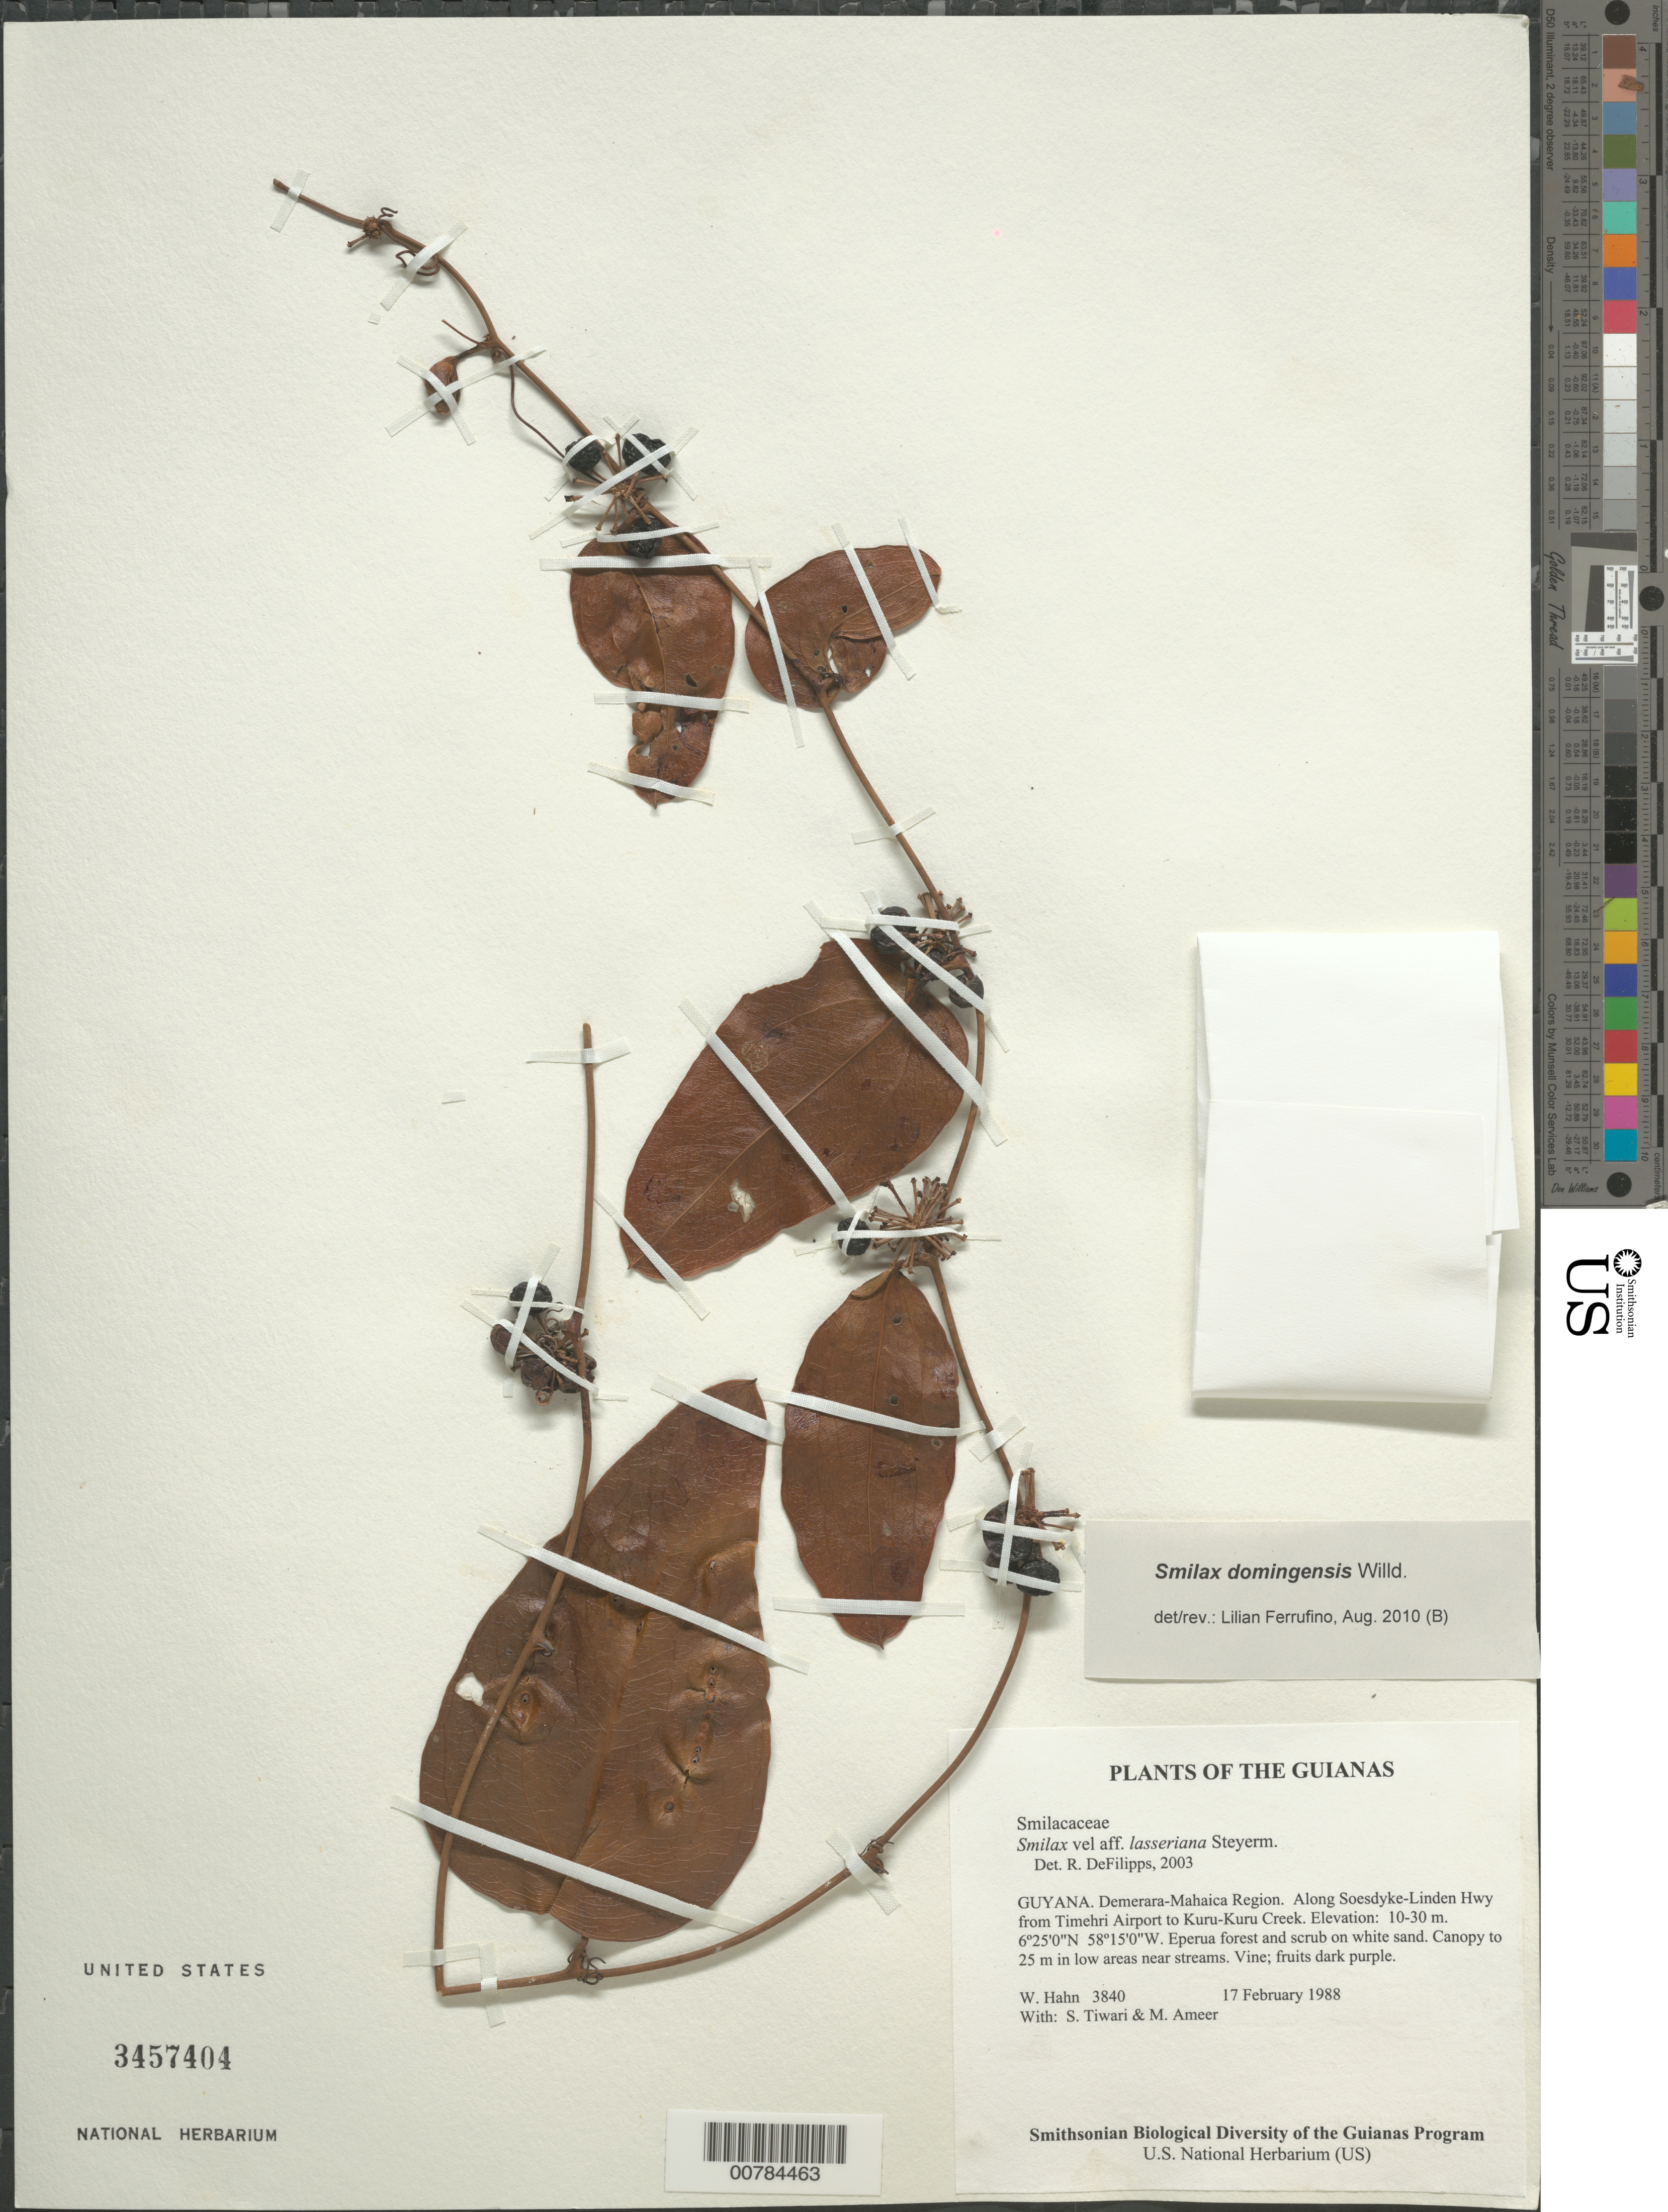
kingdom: Plantae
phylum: Tracheophyta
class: Liliopsida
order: Liliales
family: Smilacaceae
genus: Smilax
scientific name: Smilax domingensis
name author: Willd.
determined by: Ferrufino, L., (USJ), Herbario Universidad de Costa Rica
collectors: W. Hahn, S. Tiwari & M. Ameer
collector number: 3840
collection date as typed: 17 February 1988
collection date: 1988-02-17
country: Guyana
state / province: Demerara-Mahaica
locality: Along Soesdyke-Linden Hwy from Timehri Airport to Kuru-Kuru Creek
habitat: Eperua forest and scrub on white sand. Canopy to 25 m in low areas near streams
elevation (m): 10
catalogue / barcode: US 3457404